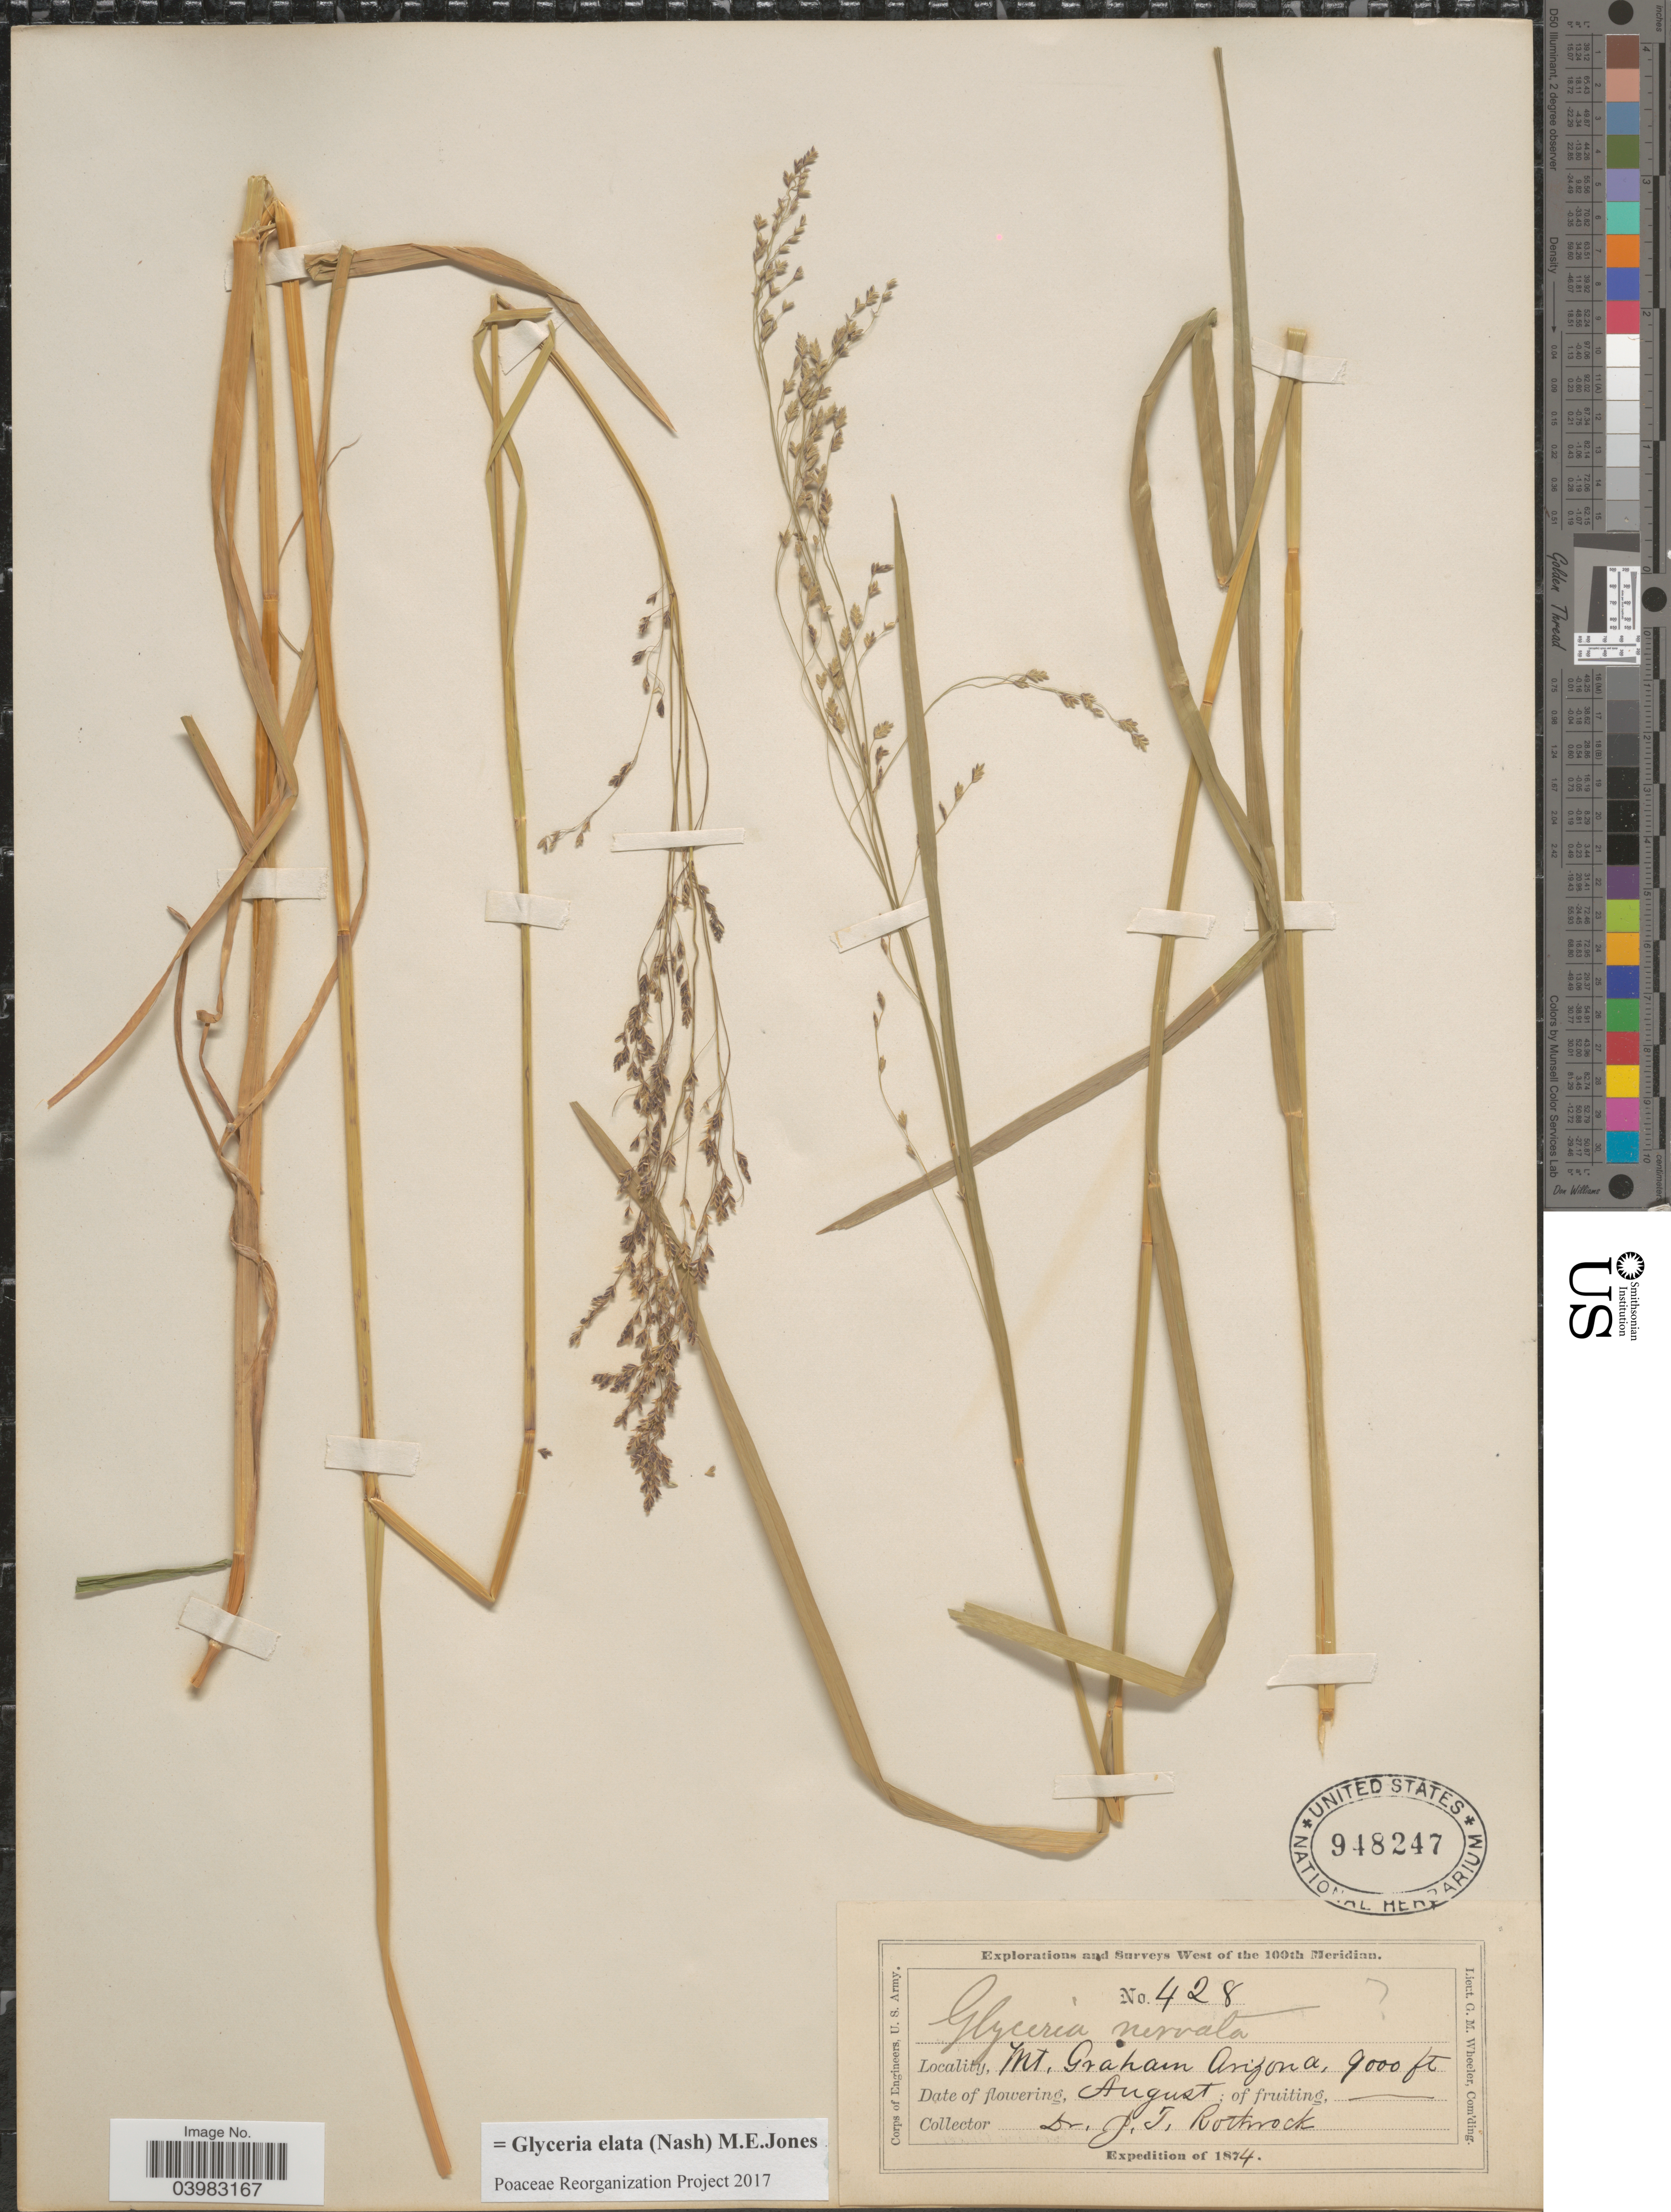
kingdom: Plantae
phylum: Tracheophyta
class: Liliopsida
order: Poales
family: Poaceae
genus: Glyceria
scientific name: Glyceria elata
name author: (Nash) M.E. Jones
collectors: J. T. Rothrock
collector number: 428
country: United States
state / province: Arizona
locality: Mt. Graham Arizona.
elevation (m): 2743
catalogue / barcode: US 948247